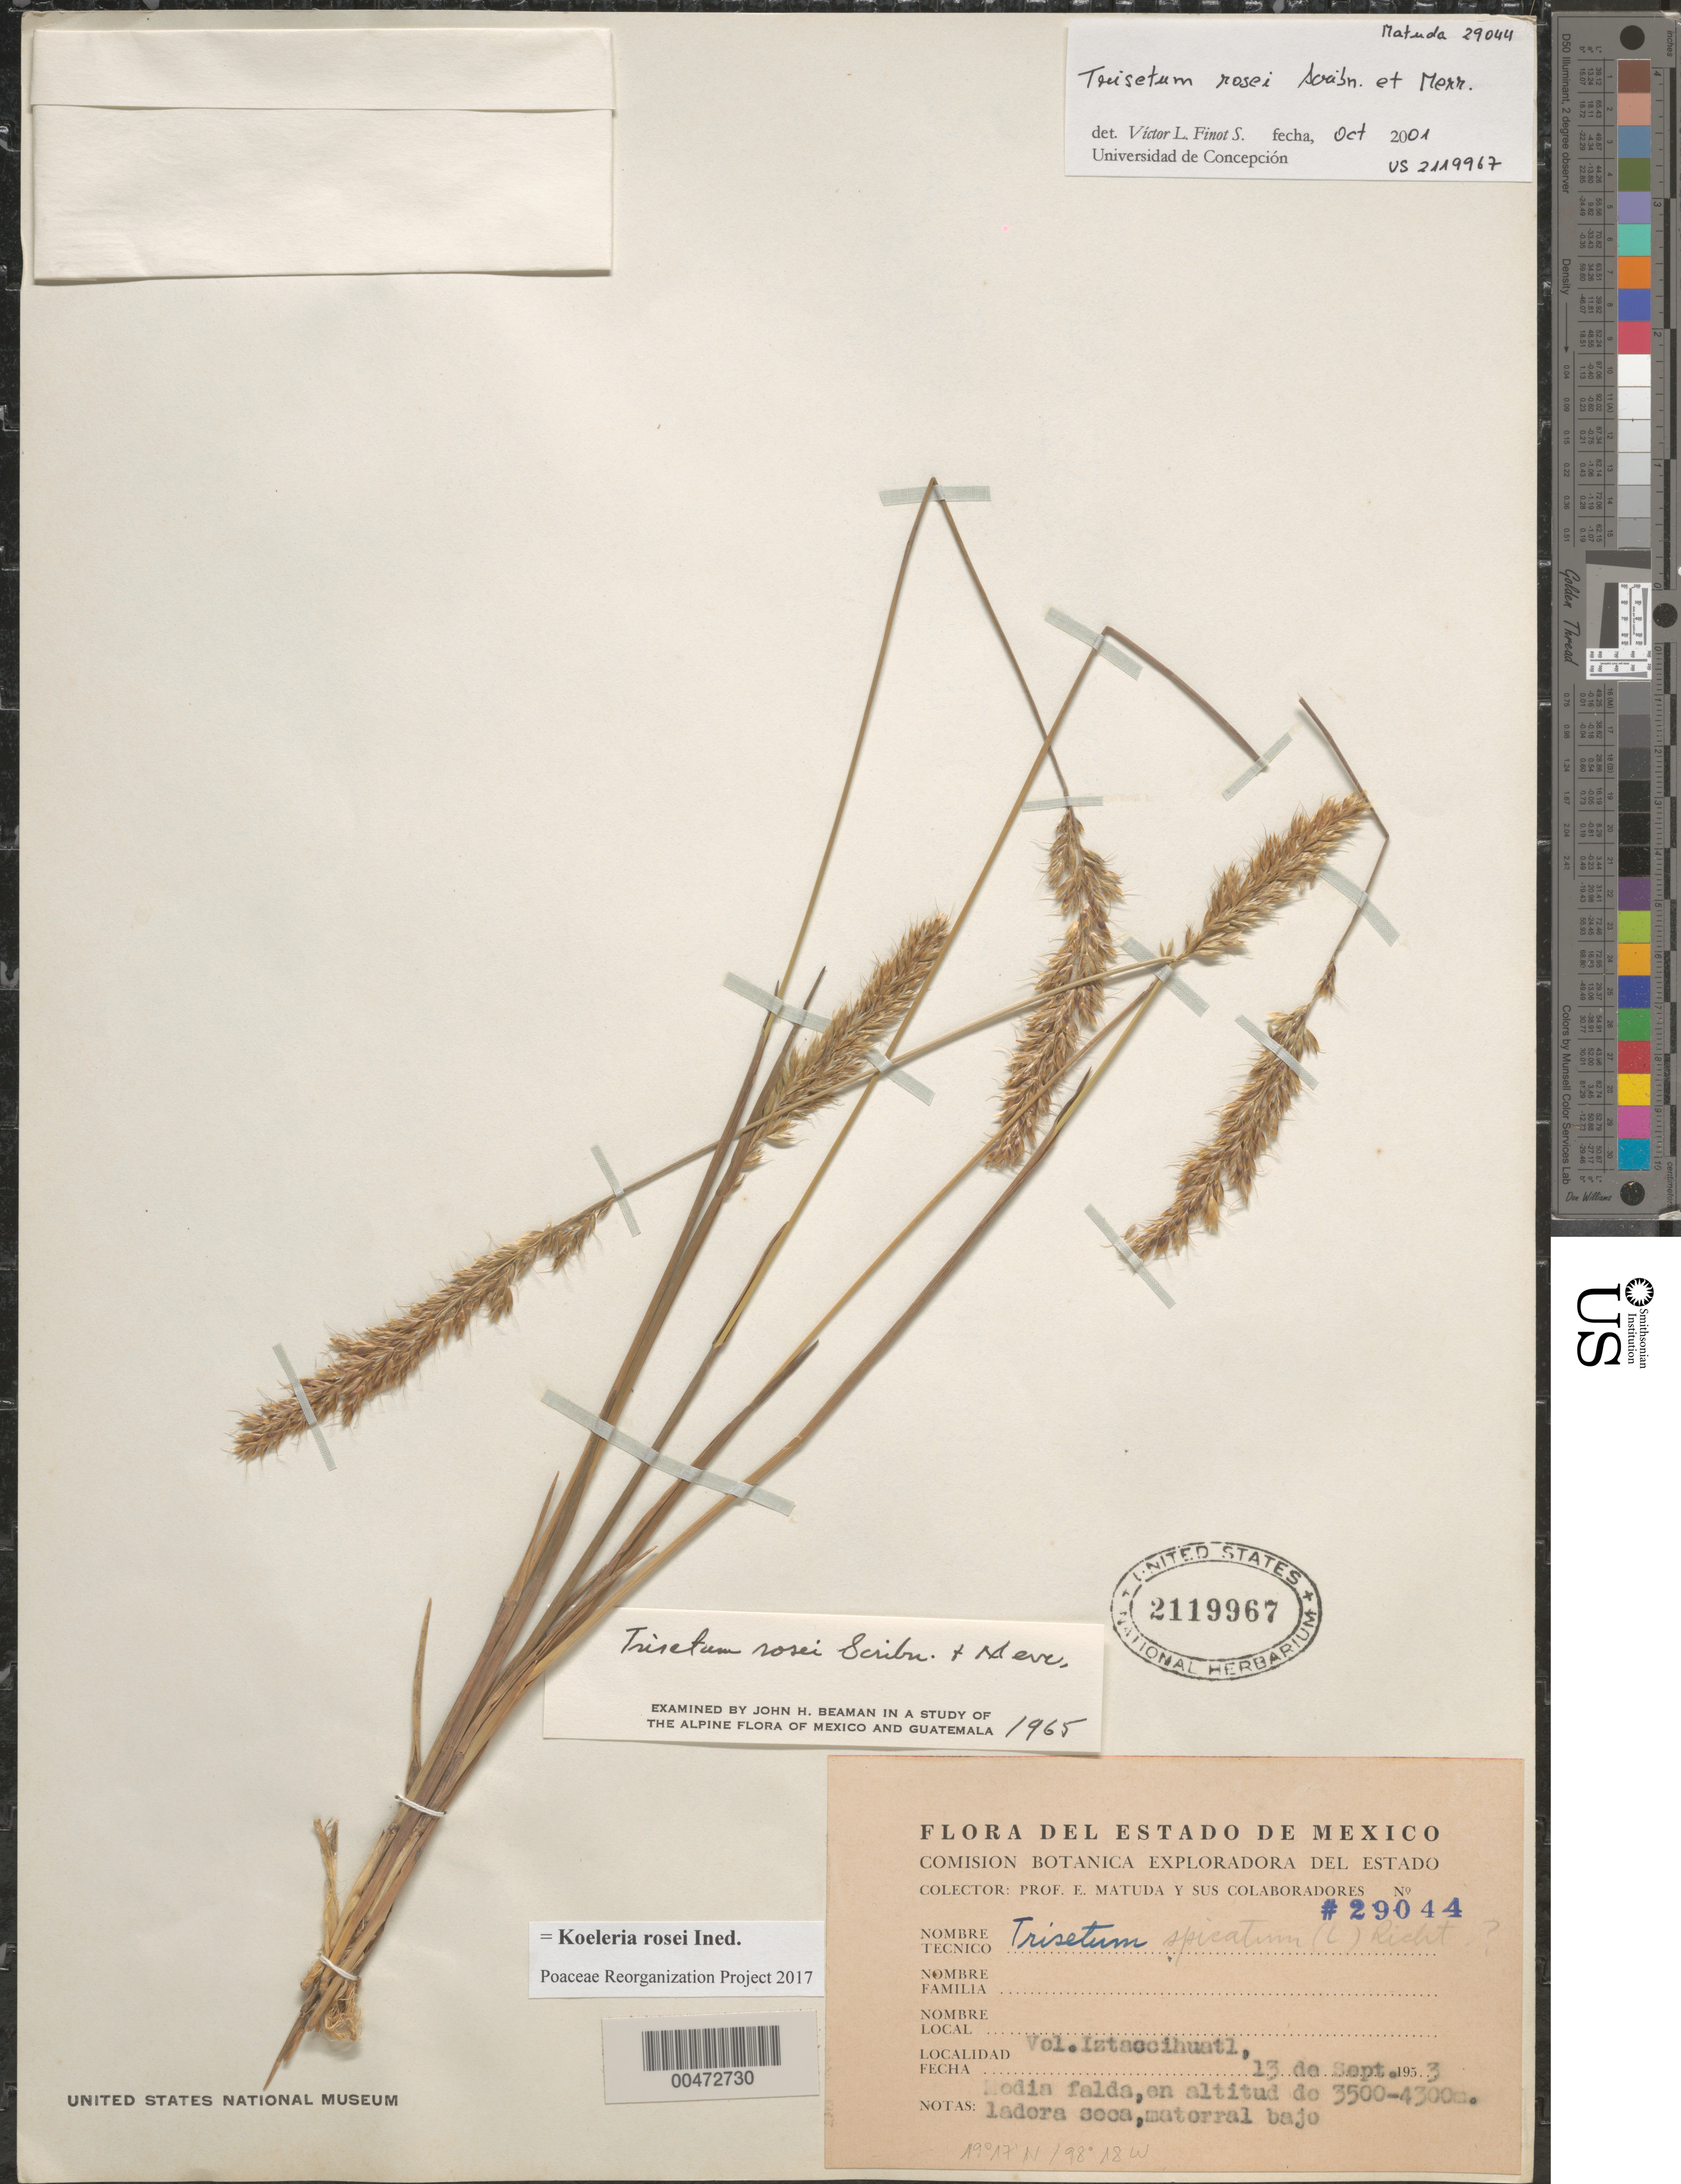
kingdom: Plantae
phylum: Tracheophyta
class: Liliopsida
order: Poales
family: Poaceae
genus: Koeleria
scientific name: Koeleria rosei ined.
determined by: Poaceae Reorganization Project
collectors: E. Matuda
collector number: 29044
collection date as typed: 13 Sep 1953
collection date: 1953-09-13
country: Mexico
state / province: México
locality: Vol. Iztaccihuatl, middle slope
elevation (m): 3500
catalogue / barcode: US 2119967